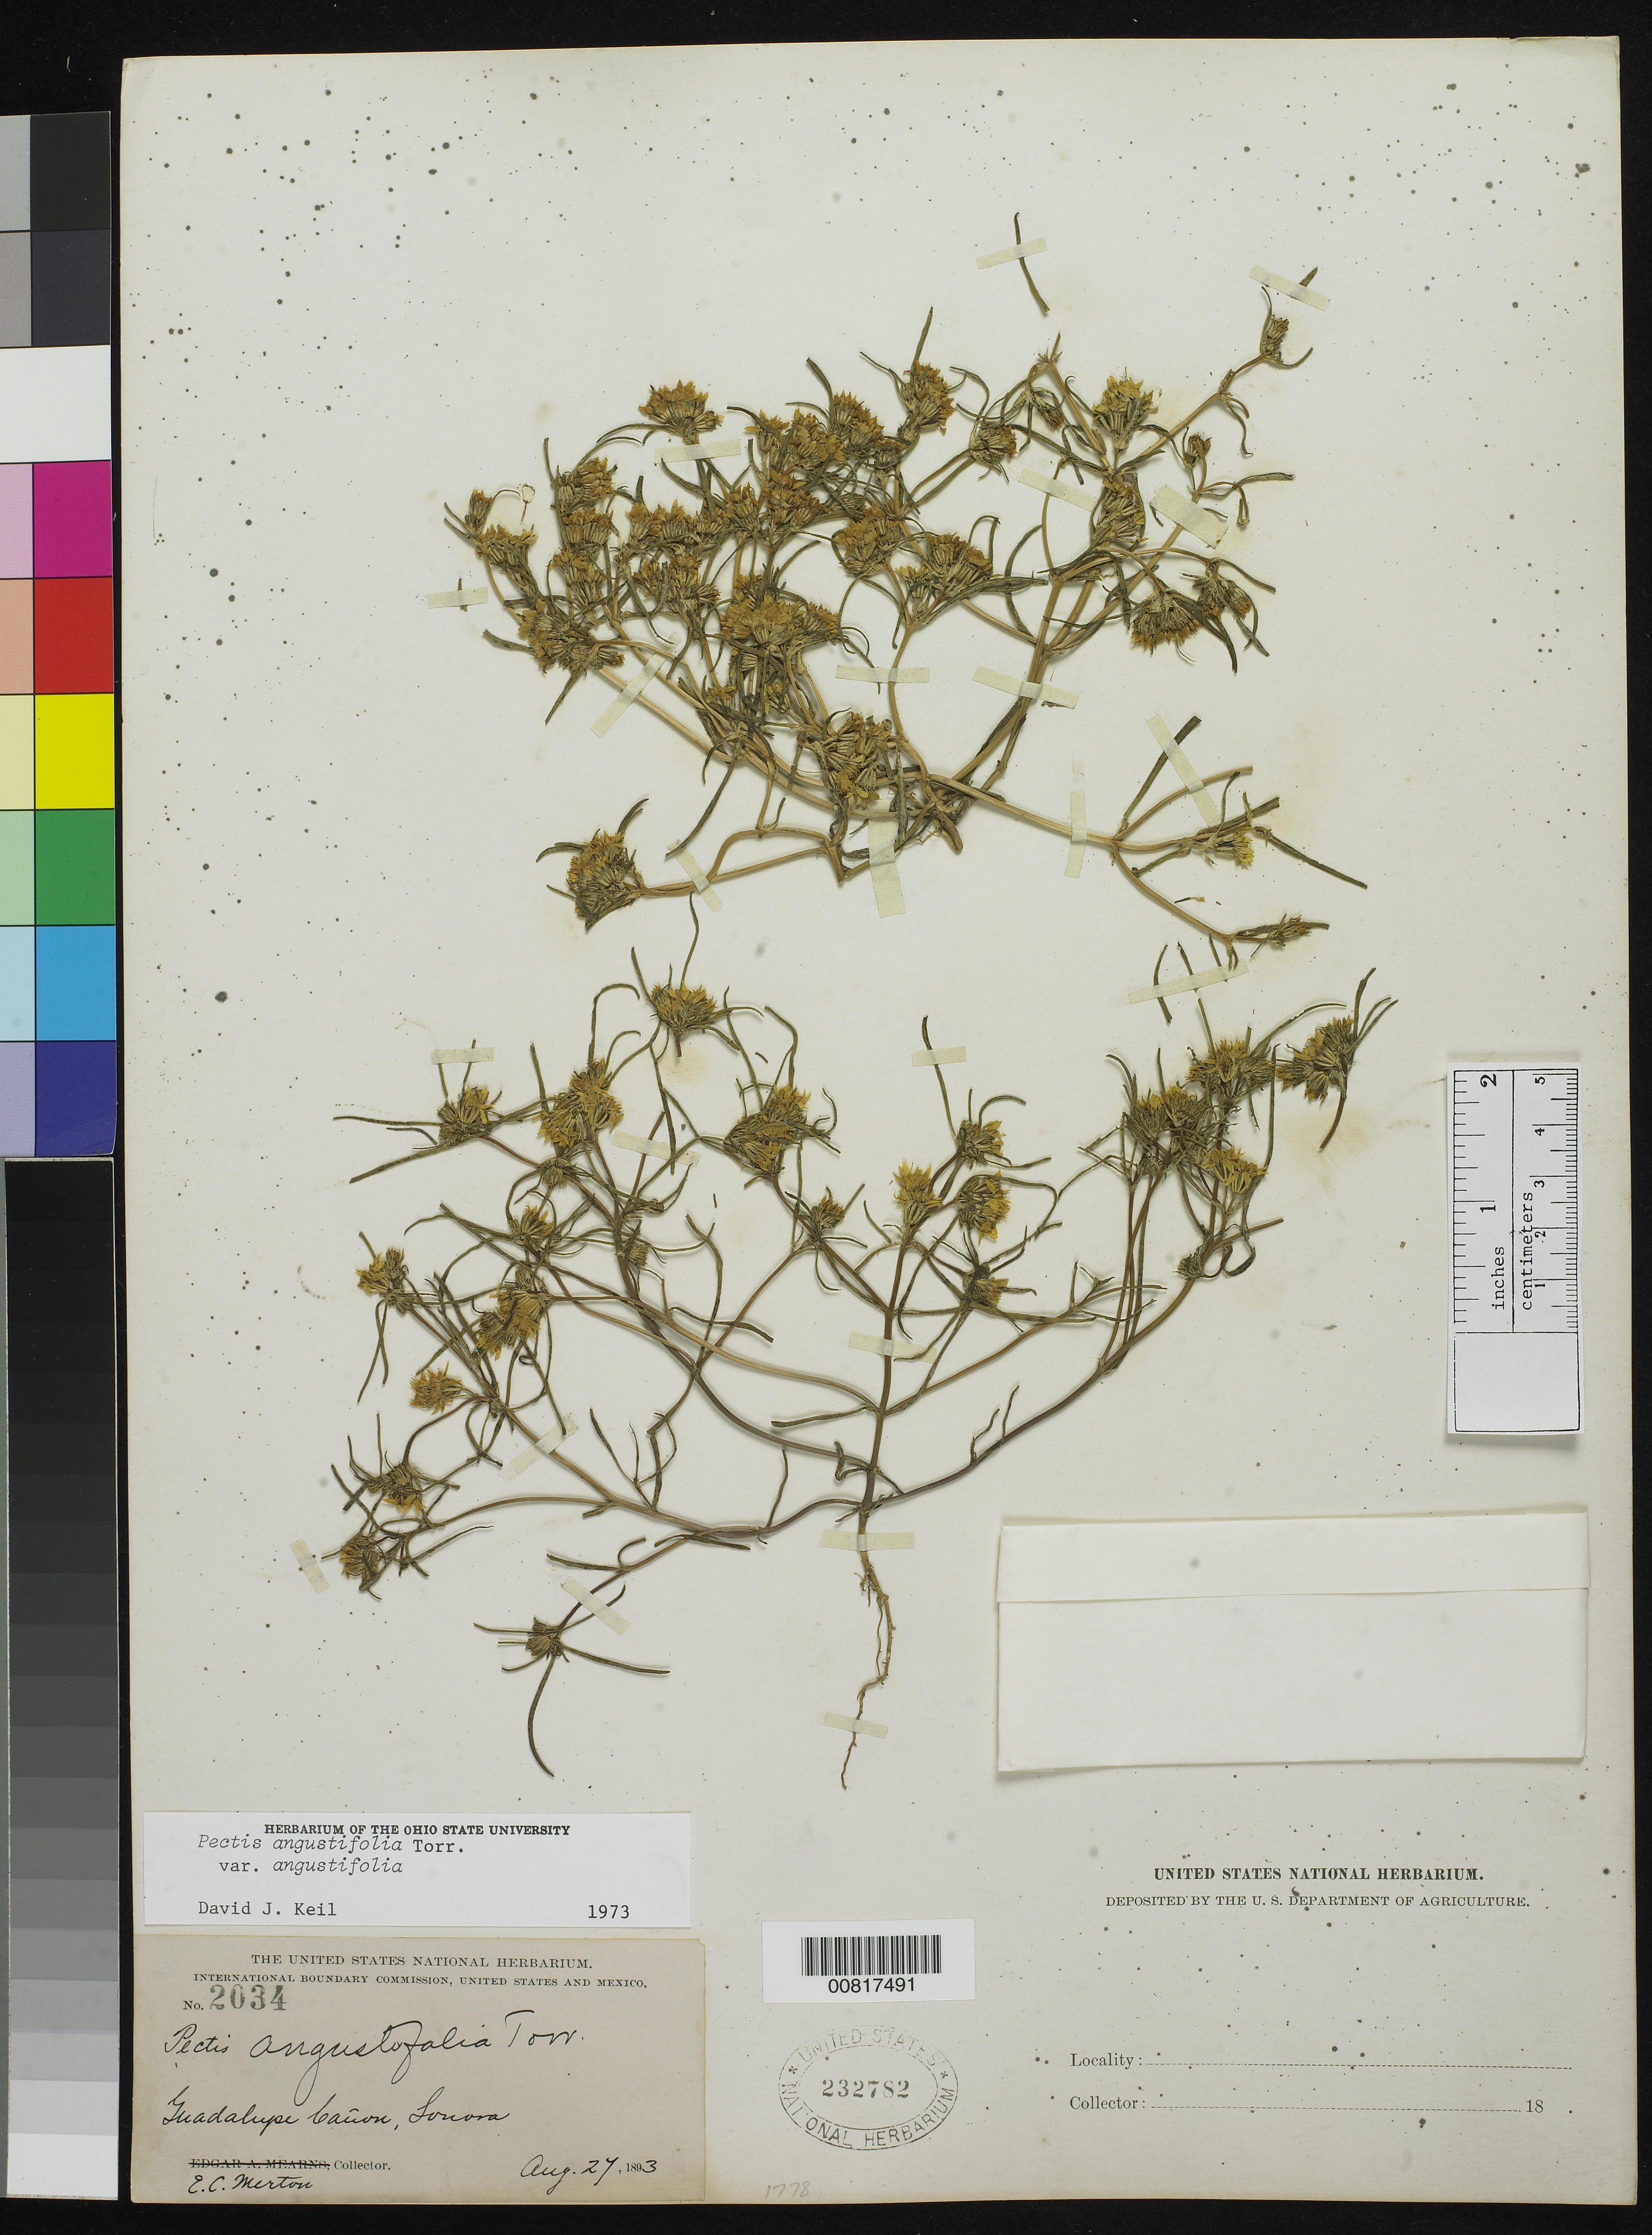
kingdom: Plantae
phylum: Tracheophyta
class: Magnoliopsida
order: Asterales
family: Asteraceae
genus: Pectis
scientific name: Pectis angustifolia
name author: Torr.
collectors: E. Merton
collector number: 2034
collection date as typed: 27 Aug 1893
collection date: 1893-08-27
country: Mexico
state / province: Sonora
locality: Guadalupe Cañon, Sonora.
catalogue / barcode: US 232782